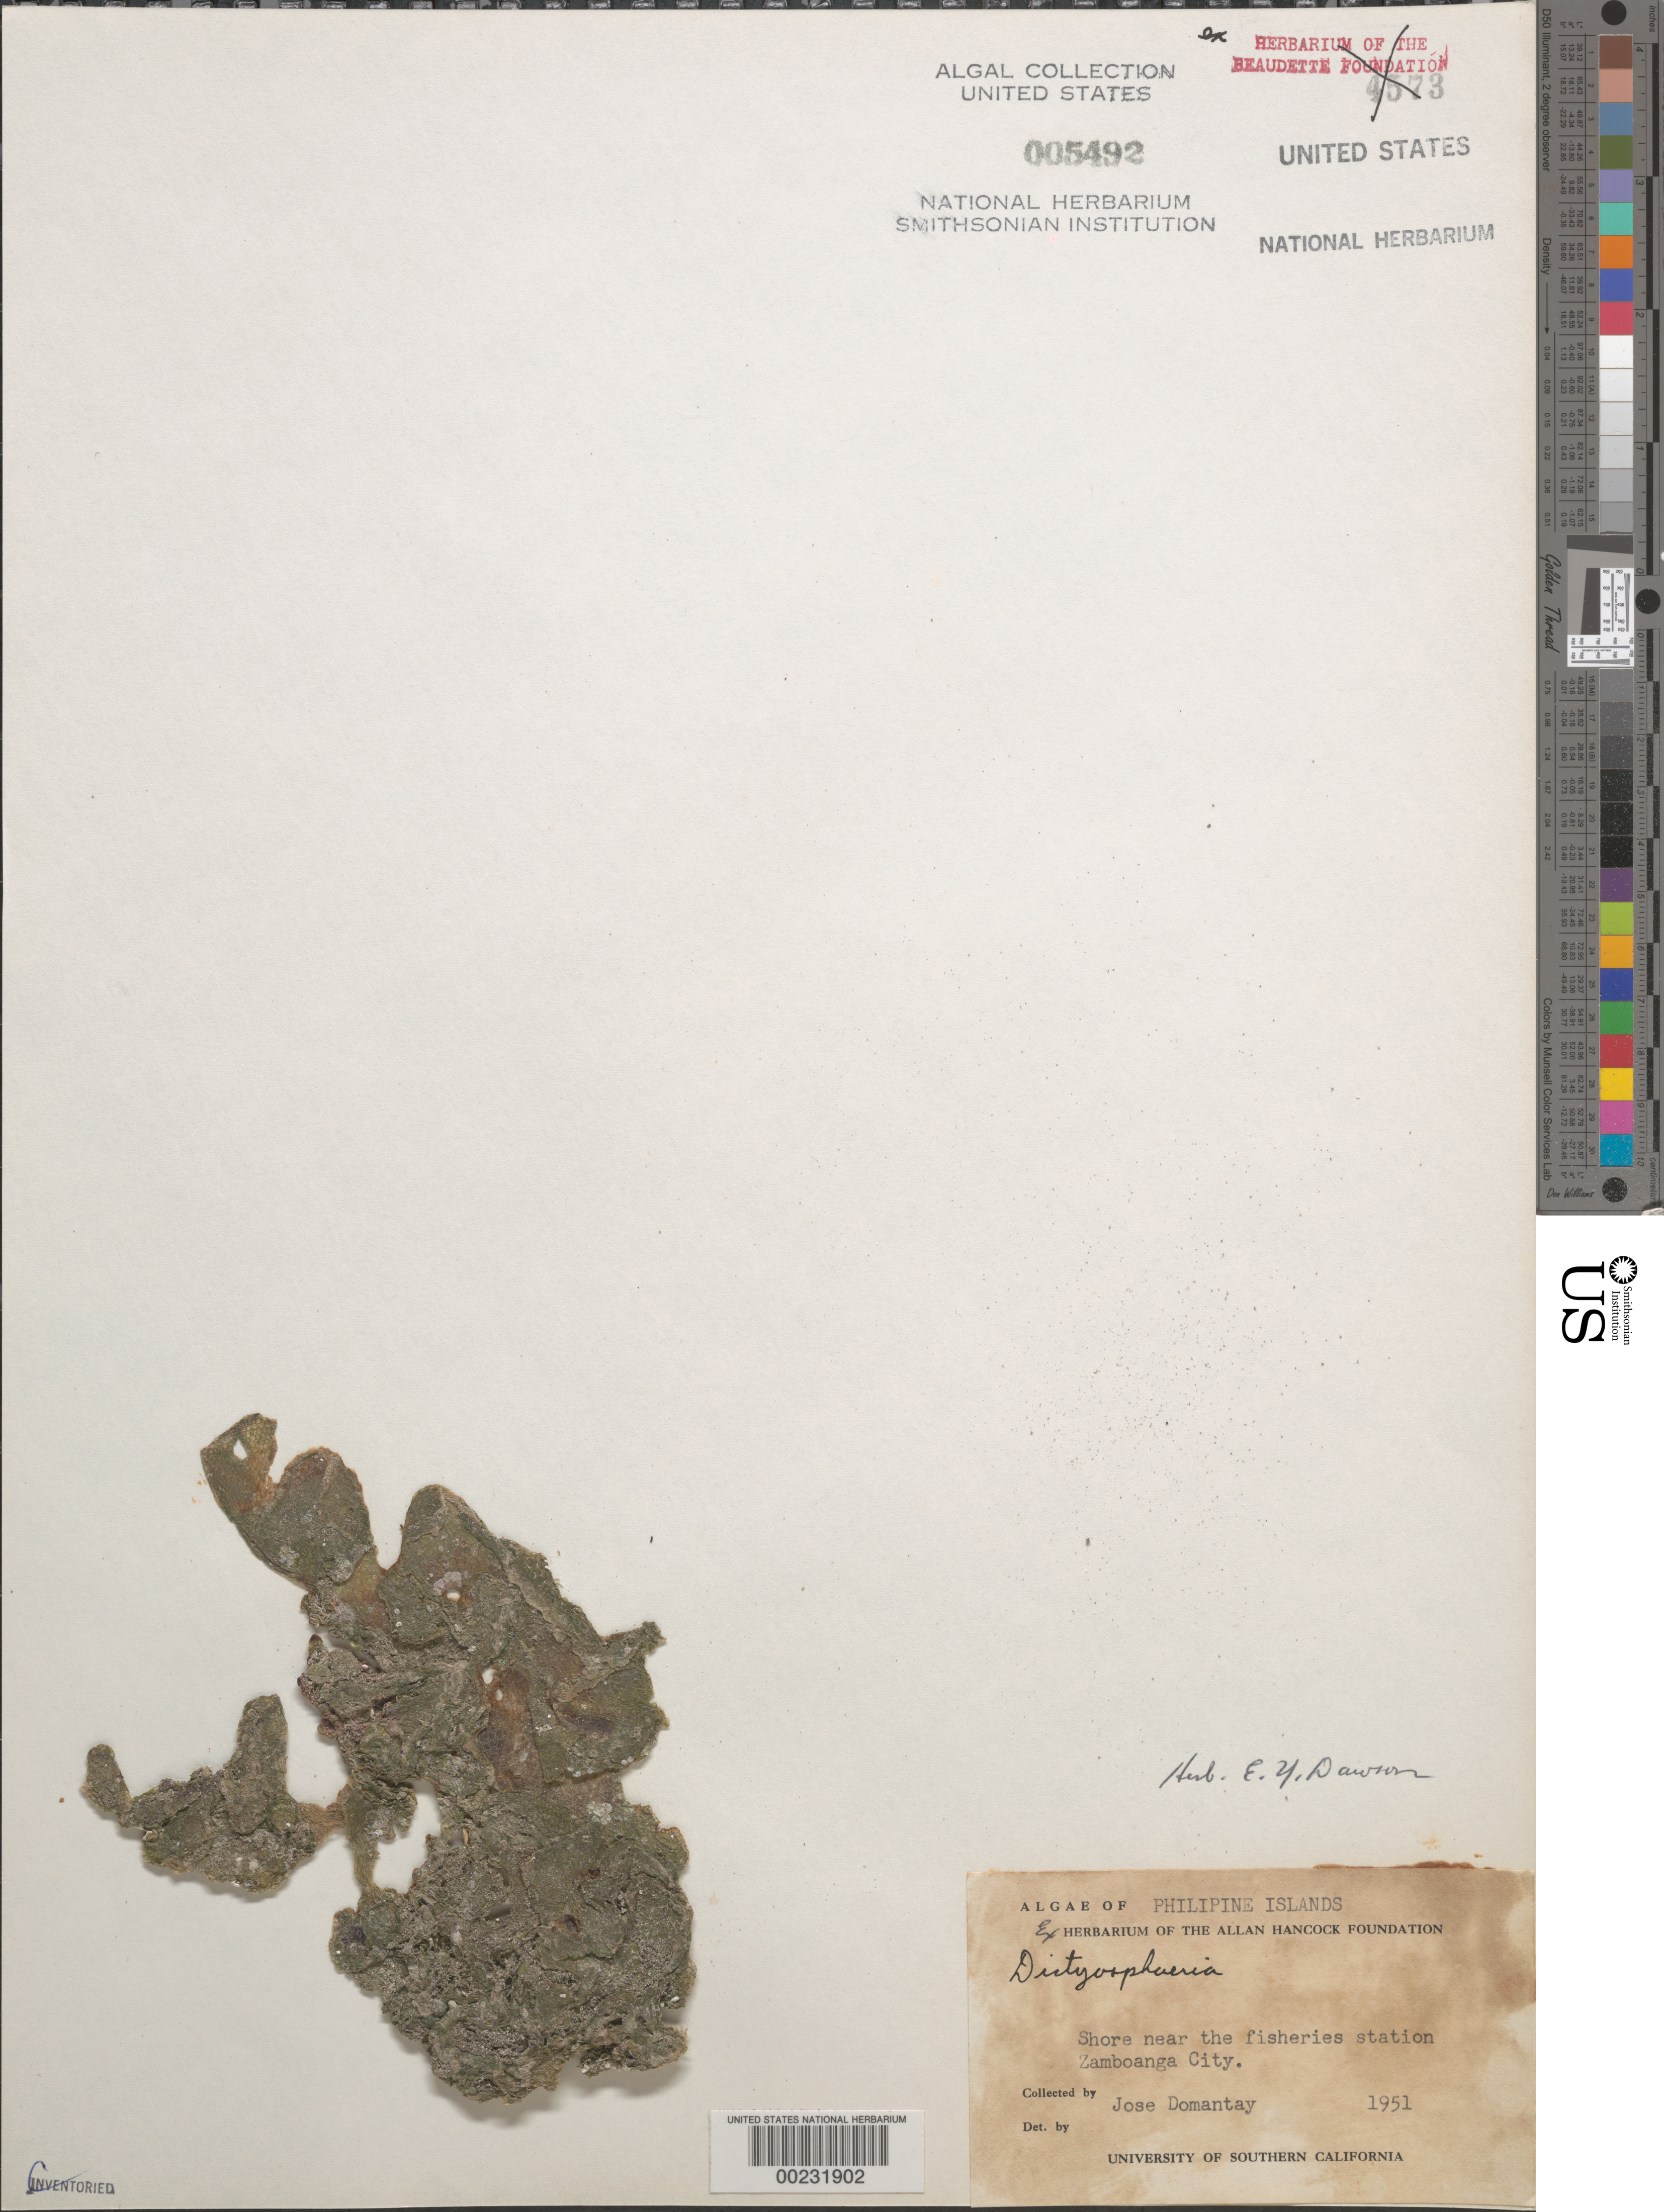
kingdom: Plantae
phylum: Chlorophyta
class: Ulvophyceae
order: Siphonocladales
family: Siphonocladaceae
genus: Dictyosphaeria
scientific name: Dictyosphaeria sp.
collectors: J. Domantay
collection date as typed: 1951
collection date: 1951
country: Philippines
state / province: Zamboanga Peninsula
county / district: Zamboanga del Sur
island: Mindanao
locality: City of Zamboanga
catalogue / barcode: US 5492